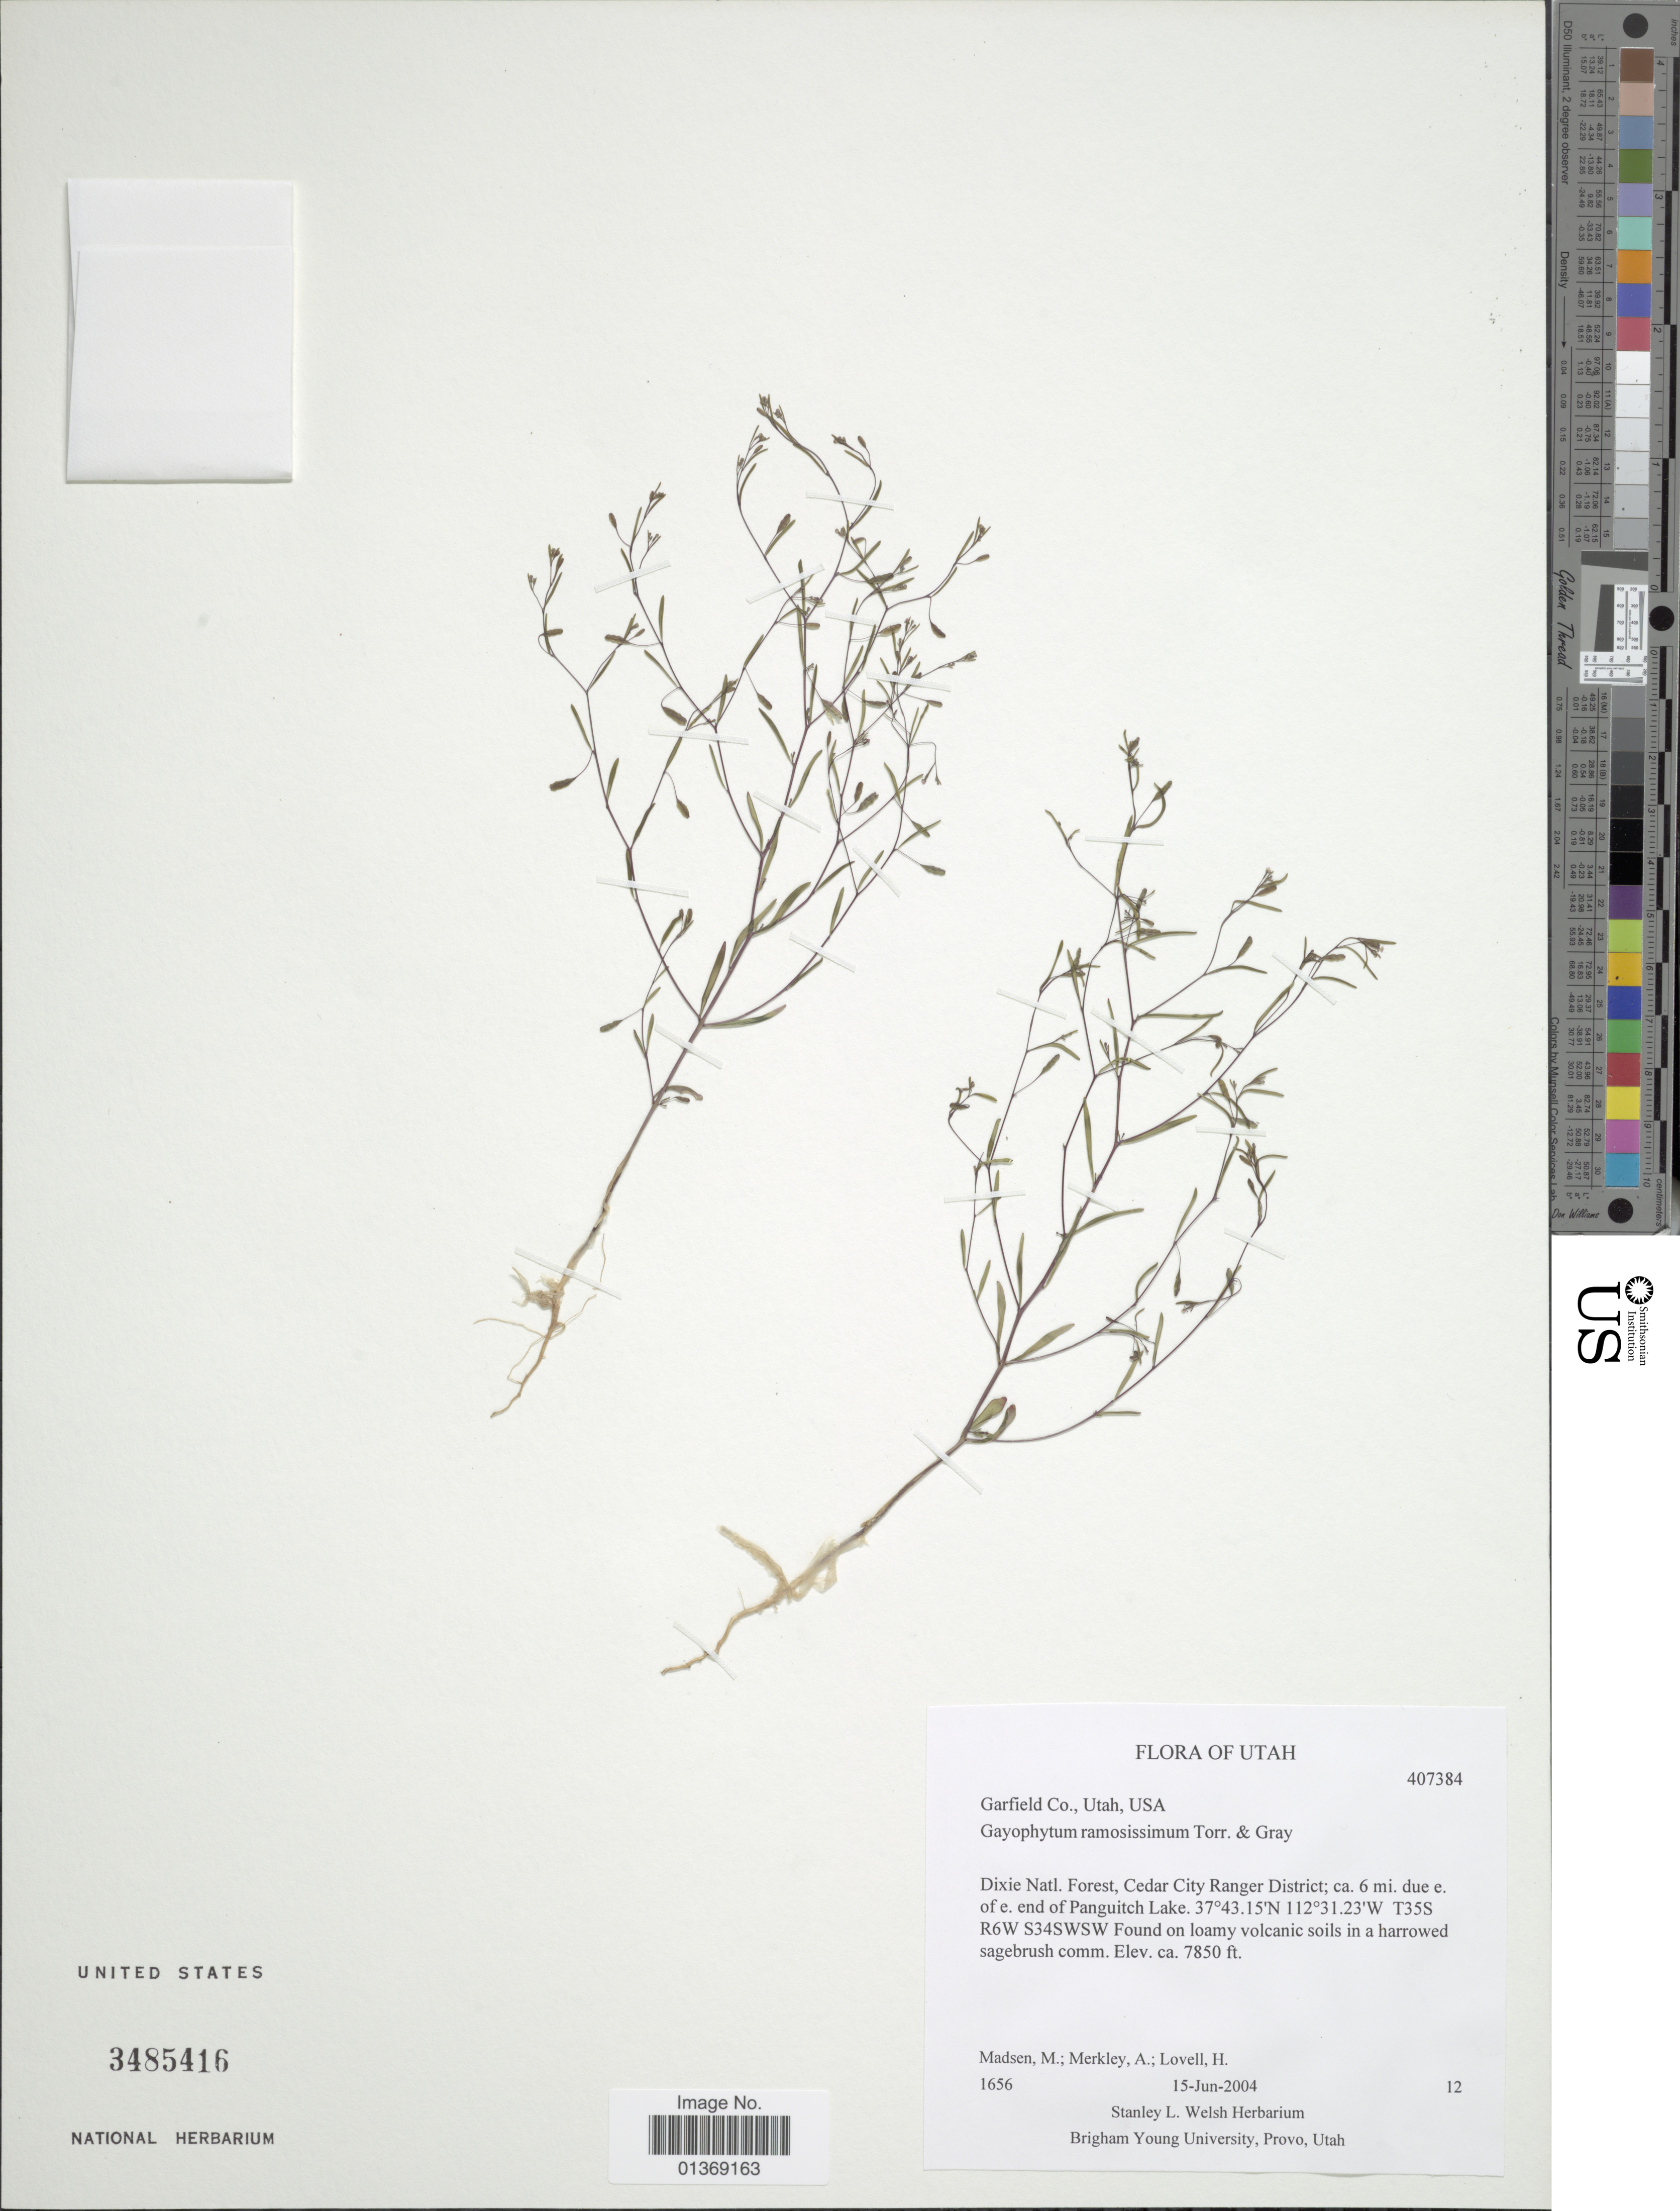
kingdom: Plantae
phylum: Tracheophyta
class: Magnoliopsida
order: Myrtales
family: Onagraceae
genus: Gayophytum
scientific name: Gayophytum racemosum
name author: Torr. & A. Gray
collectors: M. Madsen, A. Merkley & H. Lovell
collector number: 1656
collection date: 2004-06-15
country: United States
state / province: Utah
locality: Dixie Natl. Forest, Cedar City Ranger District; ca. 6 mi. due e. of e. end of Panguitch Lake, T35S R6W S34SWSW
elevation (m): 2393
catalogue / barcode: US 3485416